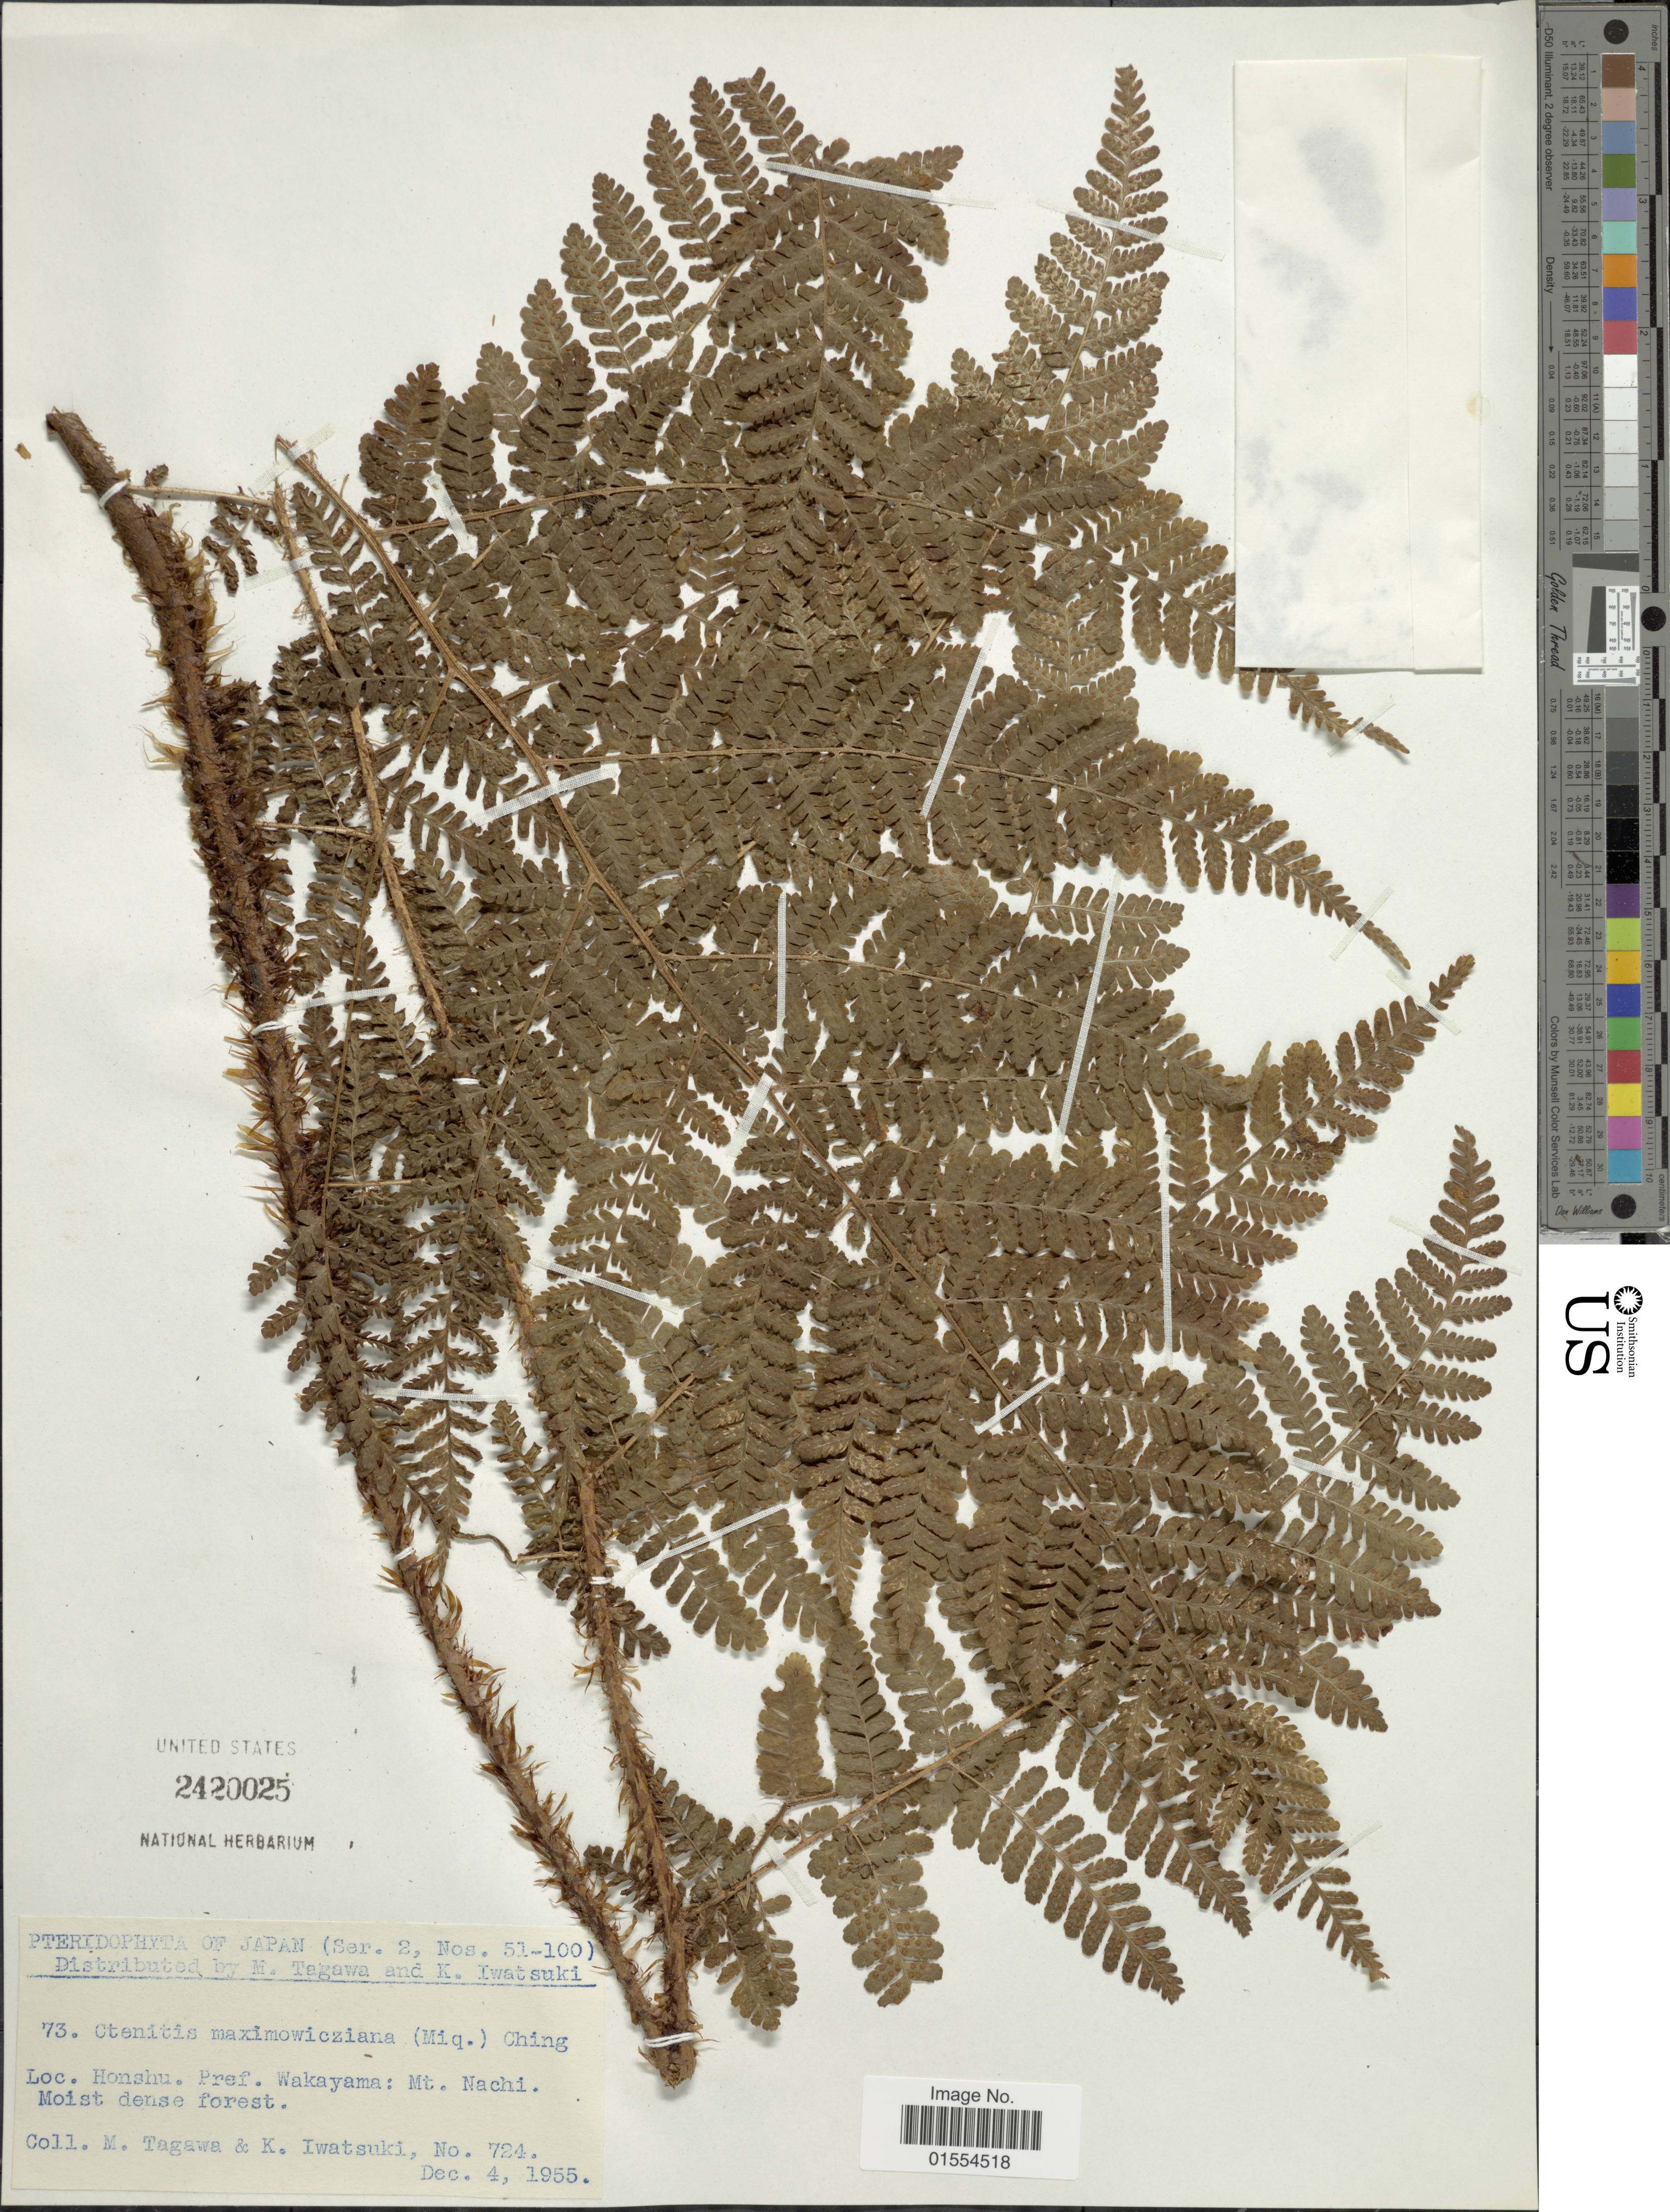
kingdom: Plantae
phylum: Tracheophyta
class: Polypodiopsida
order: Polypodiales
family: Dryopteridaceae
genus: Dryopteris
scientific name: Dryopteris maximowicziana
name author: (Miq.) C. Chr.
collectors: M. Tagawa & K. Iwatsuki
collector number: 724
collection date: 1955-12-04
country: Japan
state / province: Wakayama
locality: Honshu: Pref. Wakayama: Mt. Nachi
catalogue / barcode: US 2420025